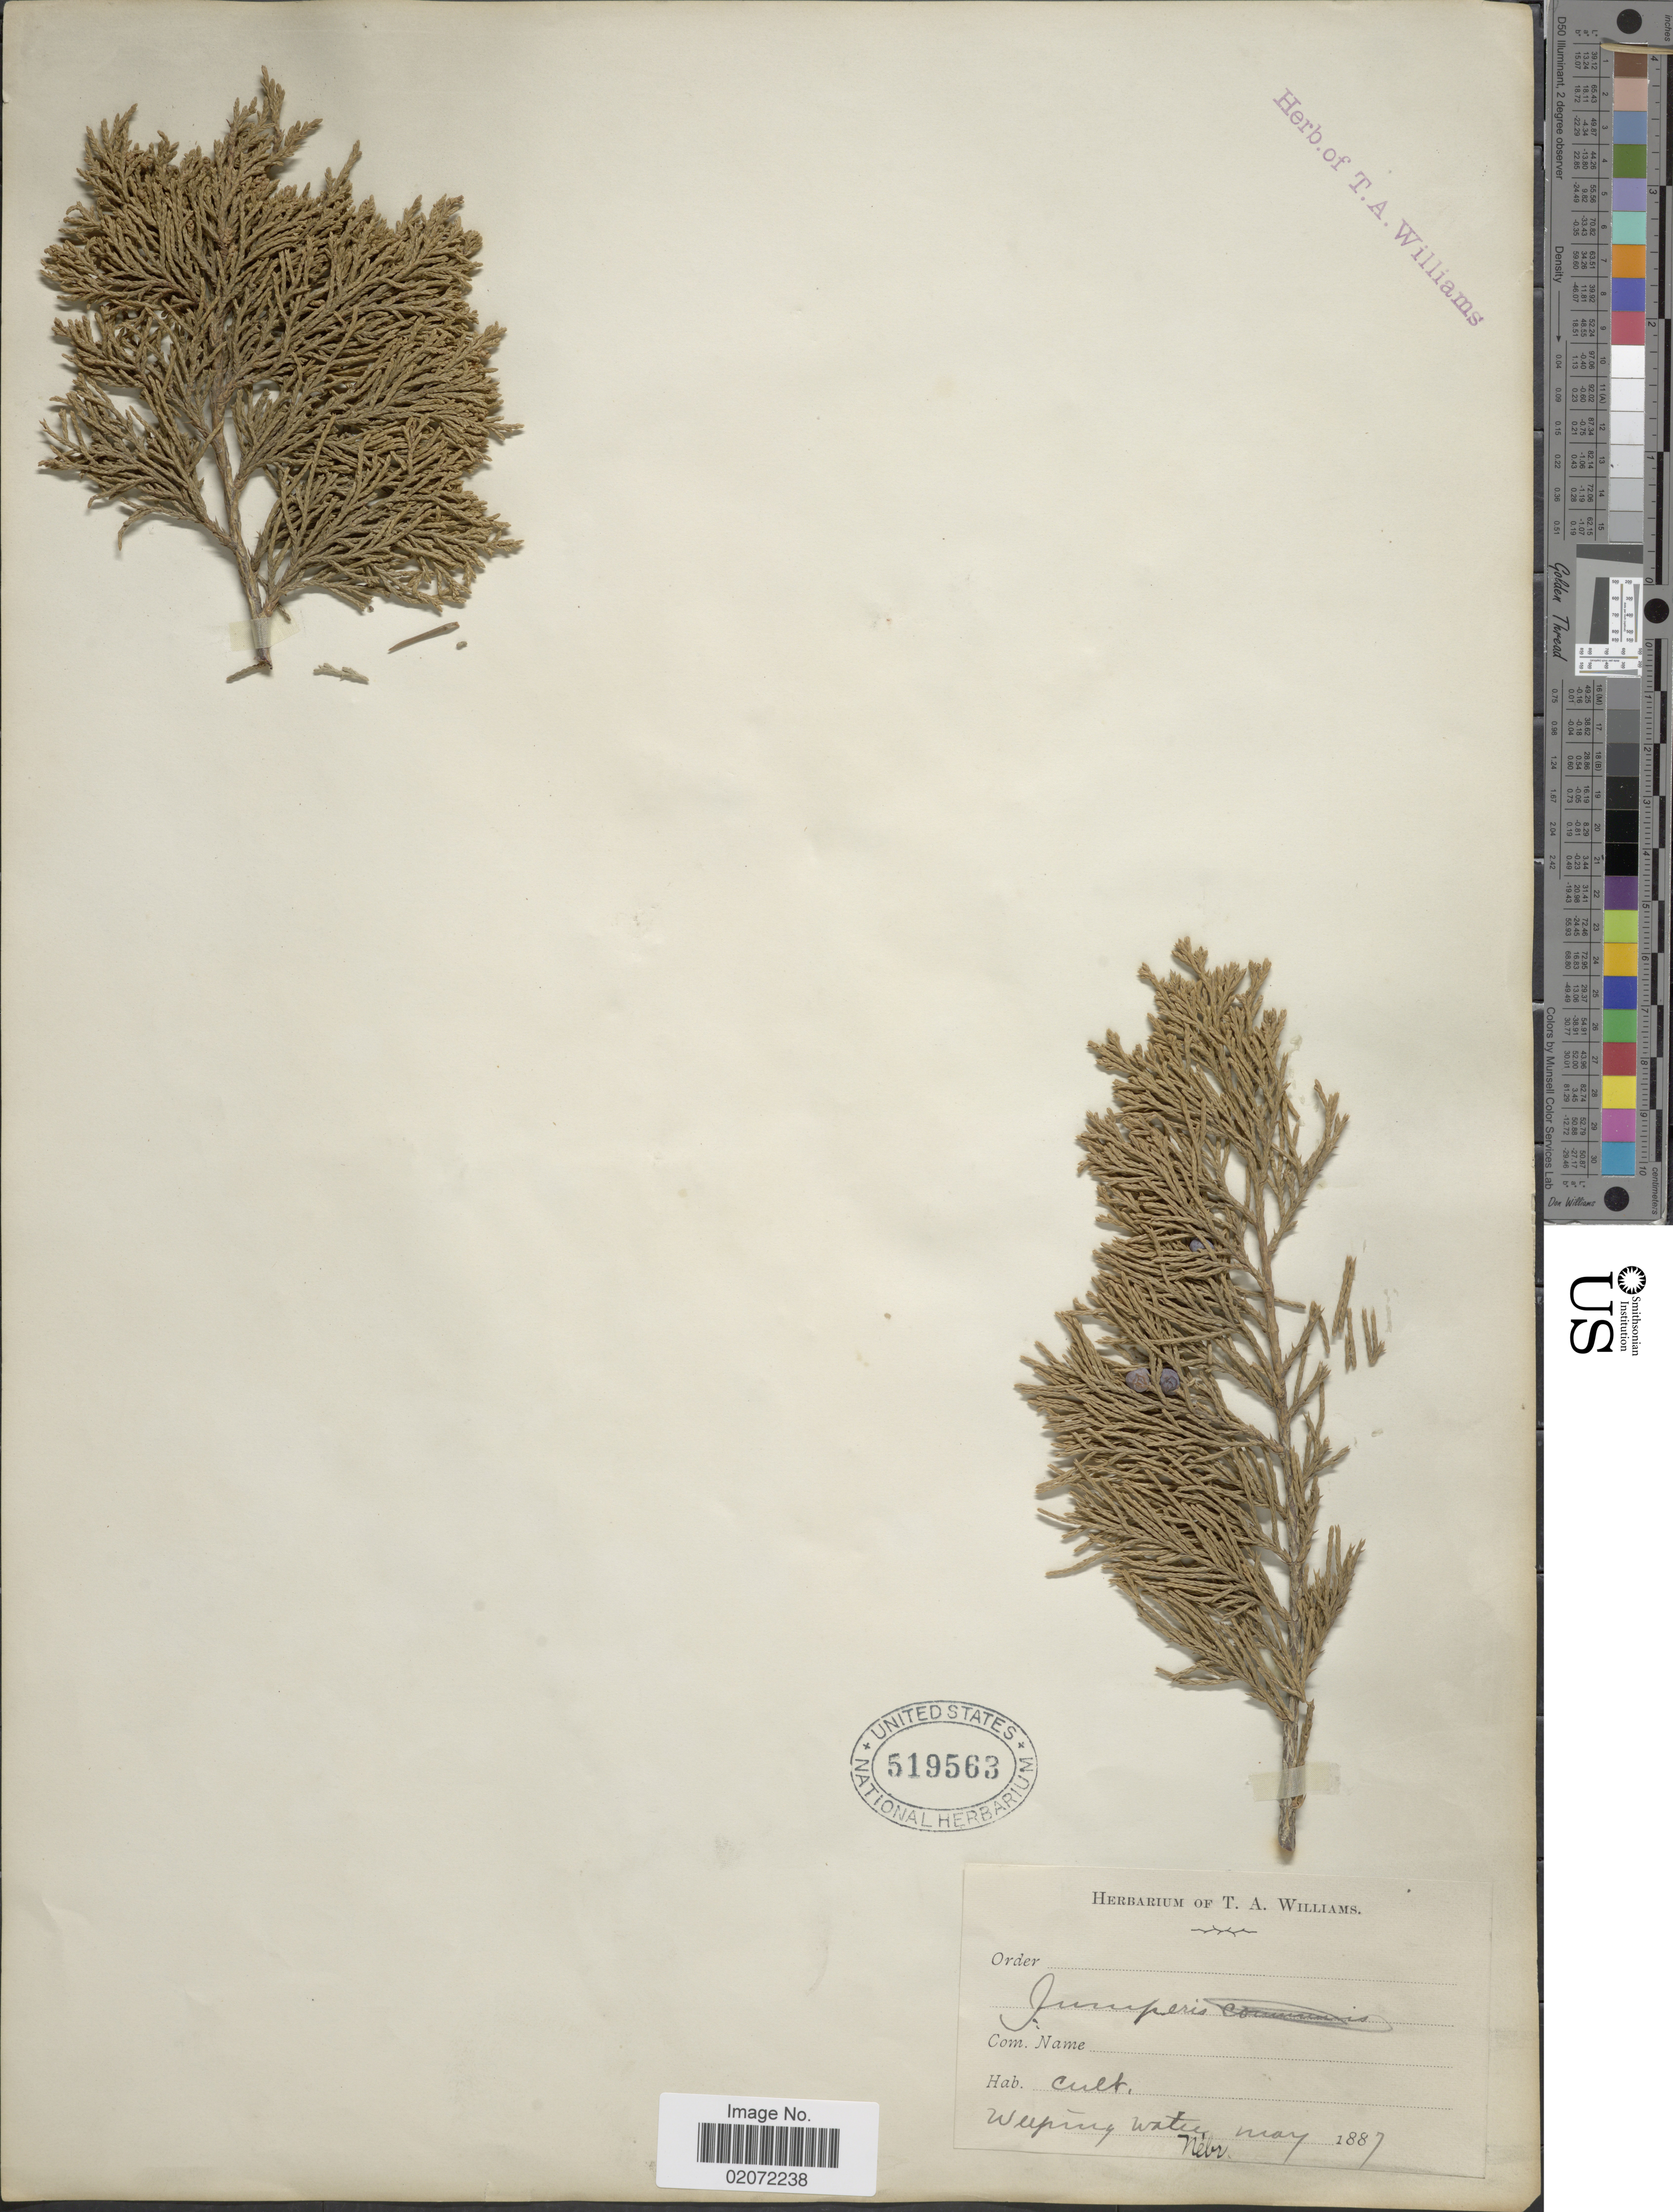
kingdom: Plantae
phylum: Tracheophyta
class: Pinopsida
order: Pinales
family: Cupressaceae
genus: Juniperus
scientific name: Juniperus sp.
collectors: ex herb. Thos. A. Williams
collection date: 1887-05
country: United States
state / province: Nebraska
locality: Weeping water, Nebr.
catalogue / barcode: US 519563